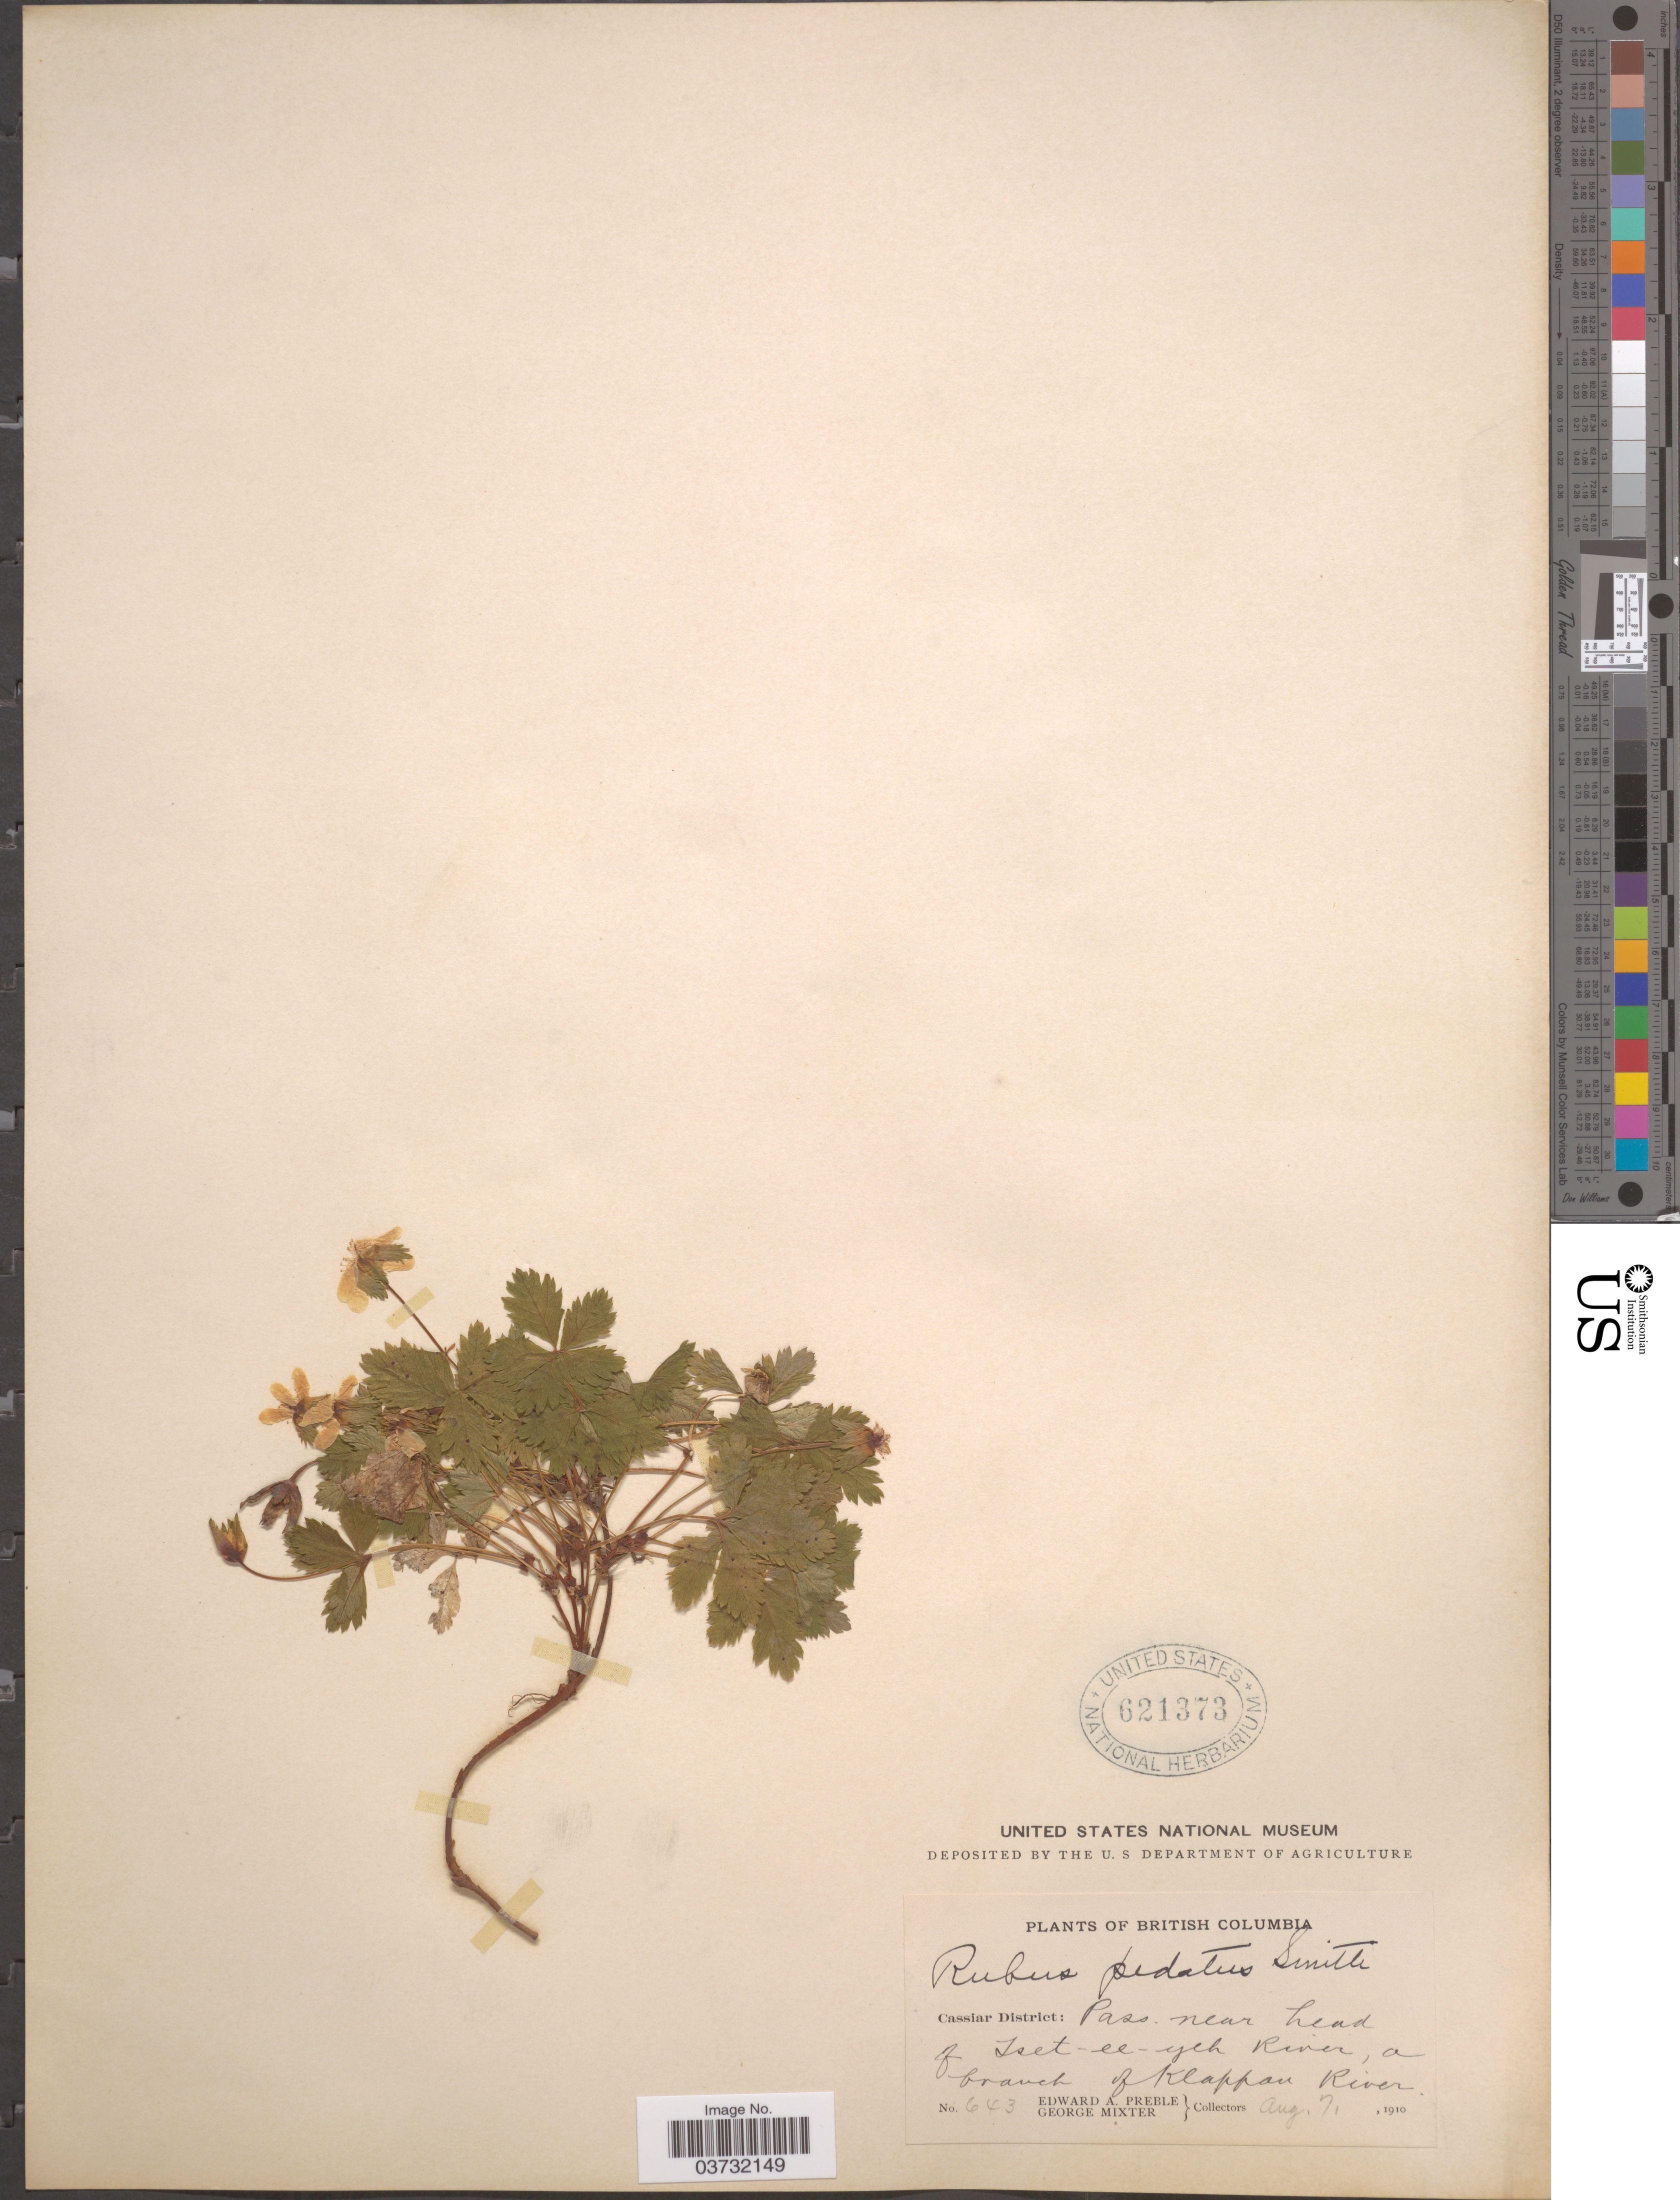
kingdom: Plantae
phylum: Tracheophyta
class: Magnoliopsida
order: Rosales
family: Rosaceae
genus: Rubus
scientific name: Rubus pedatus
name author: Sm.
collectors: E. Preble & G. Mixter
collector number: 643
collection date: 1910-08-07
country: Canada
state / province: British Columbia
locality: Cassiar District: Pass near head of Iset-ee-yeh River, a branch of Klappan River.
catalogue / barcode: US 621373